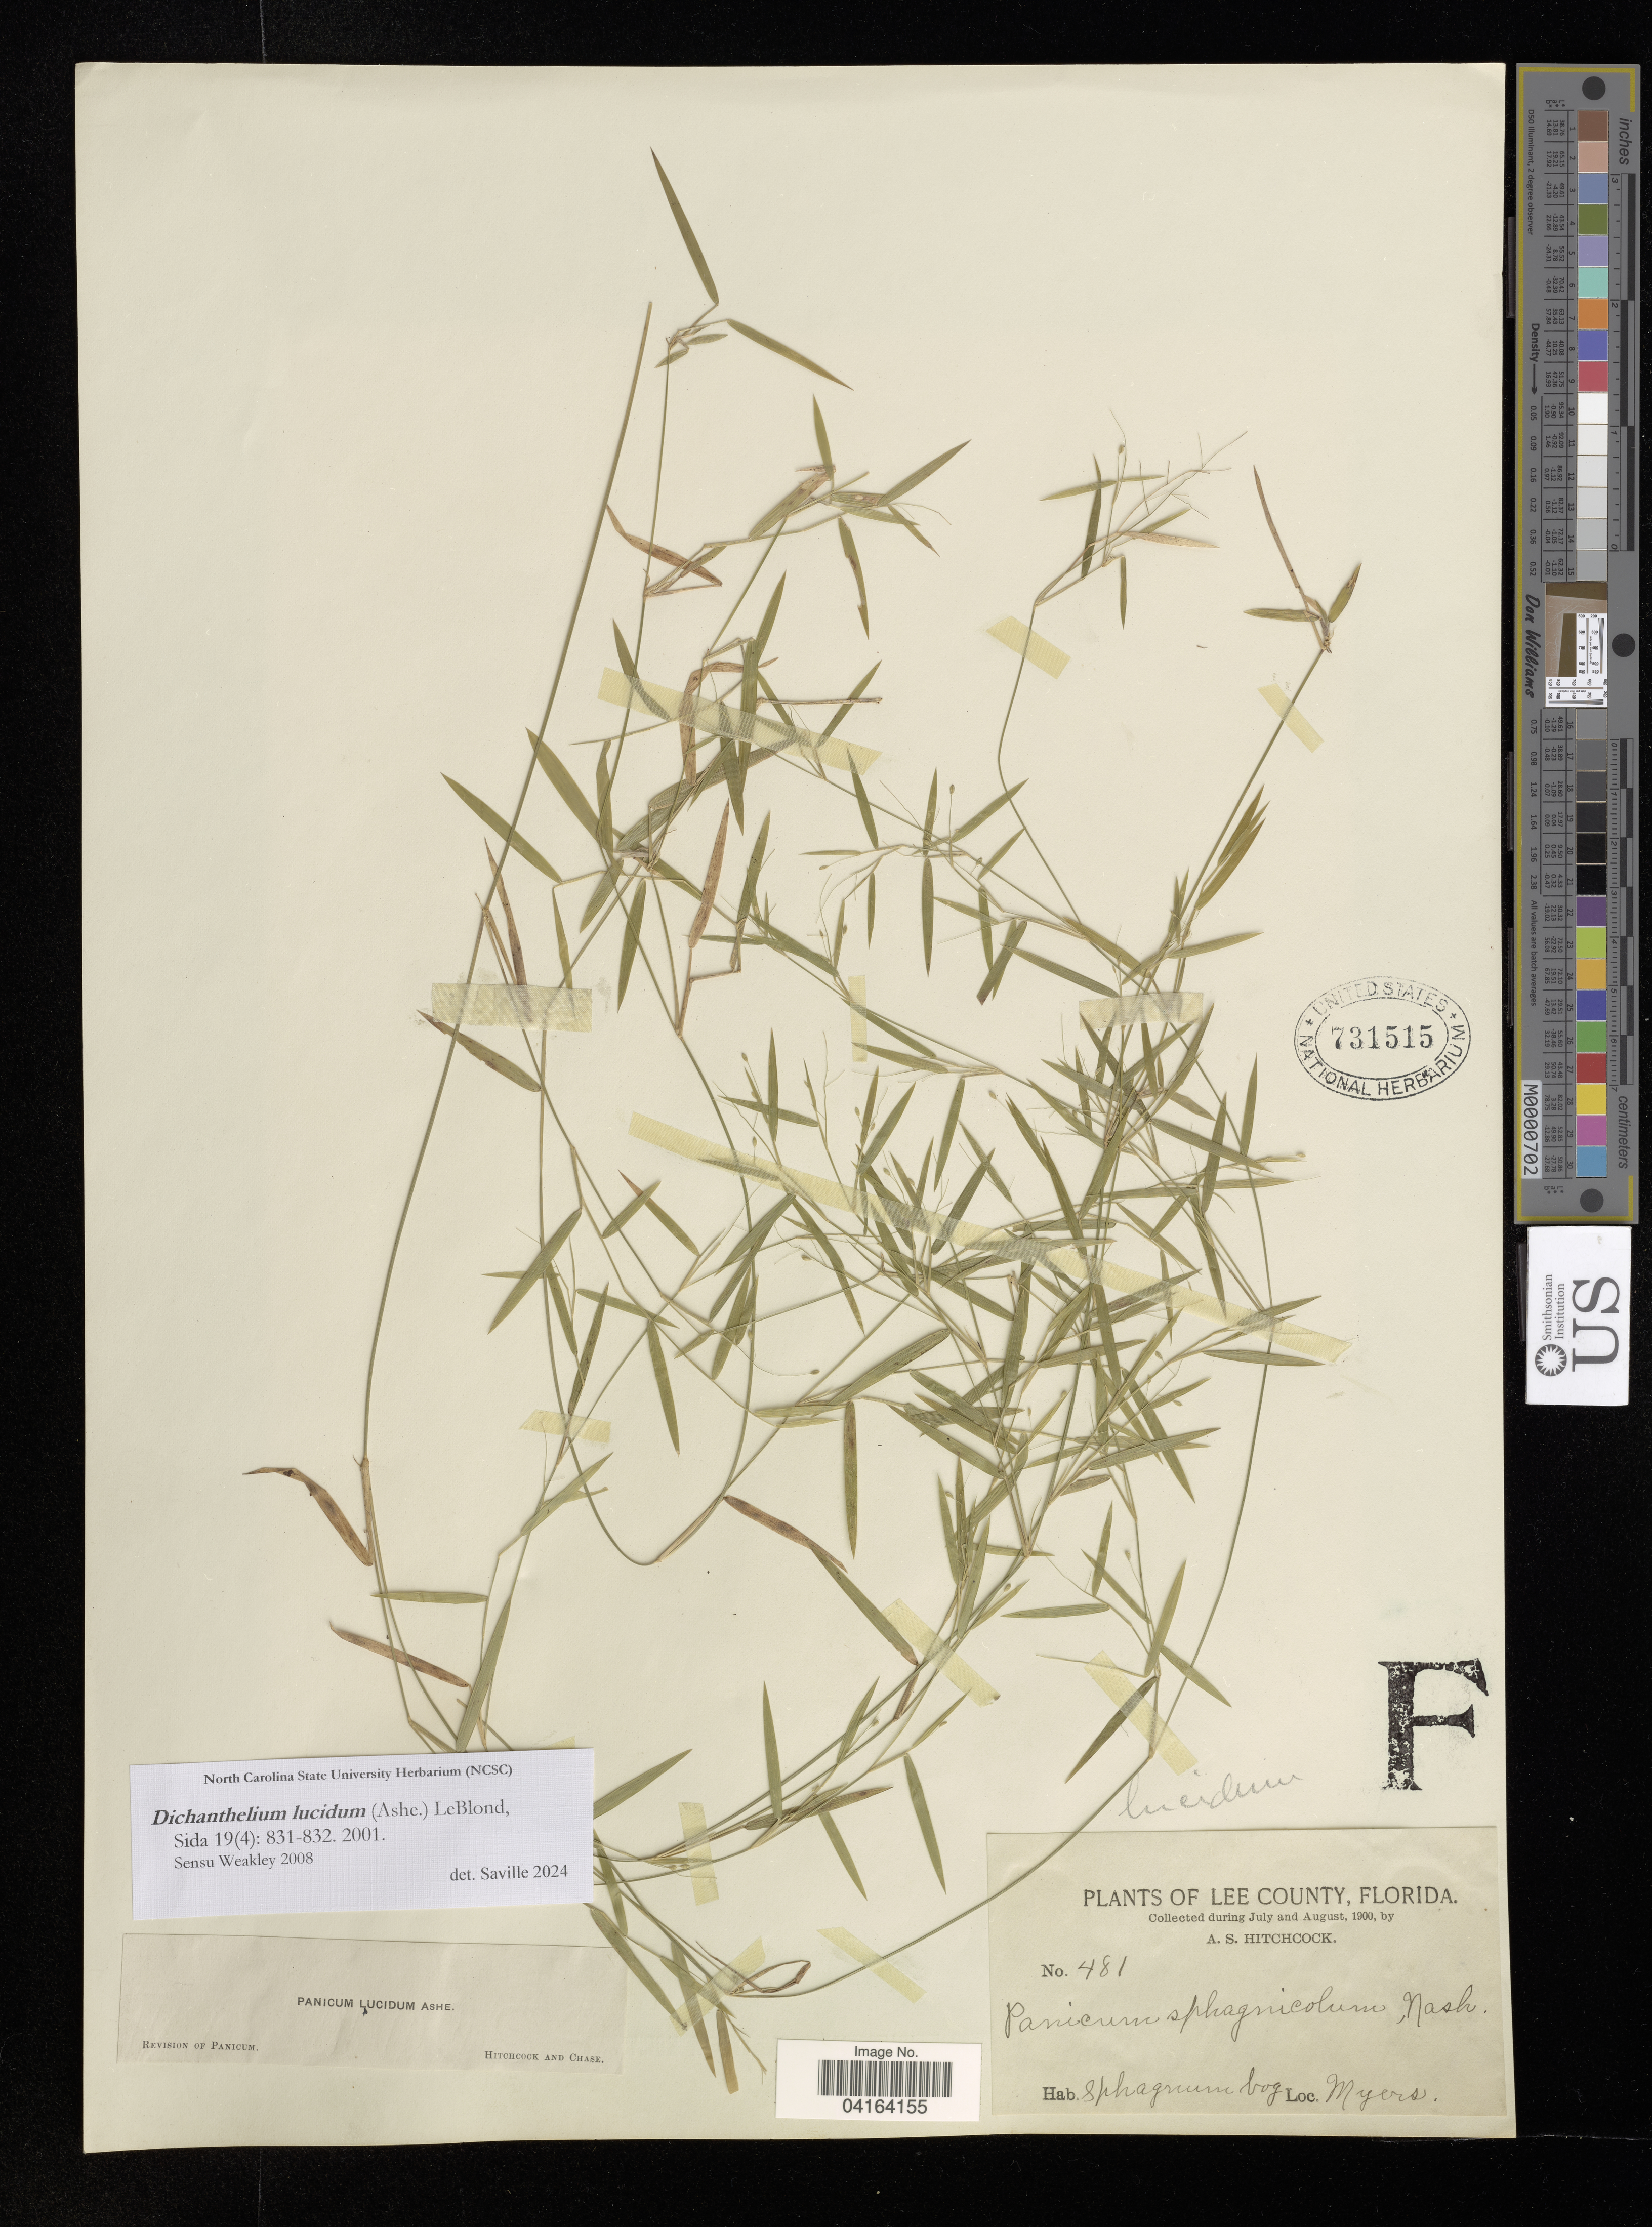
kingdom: Plantae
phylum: Tracheophyta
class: Liliopsida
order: Poales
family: Poaceae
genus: Dichanthelium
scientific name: Dichanthelium lucidum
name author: (Ashe) LeBlond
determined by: Saville, A. C., (NCSC), North Carolina State University (UNITED STATES)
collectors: A. Hitchcock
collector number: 481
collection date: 1900-07/1900-08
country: United States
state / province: Florida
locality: Lee County. Myers.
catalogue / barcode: US 731515